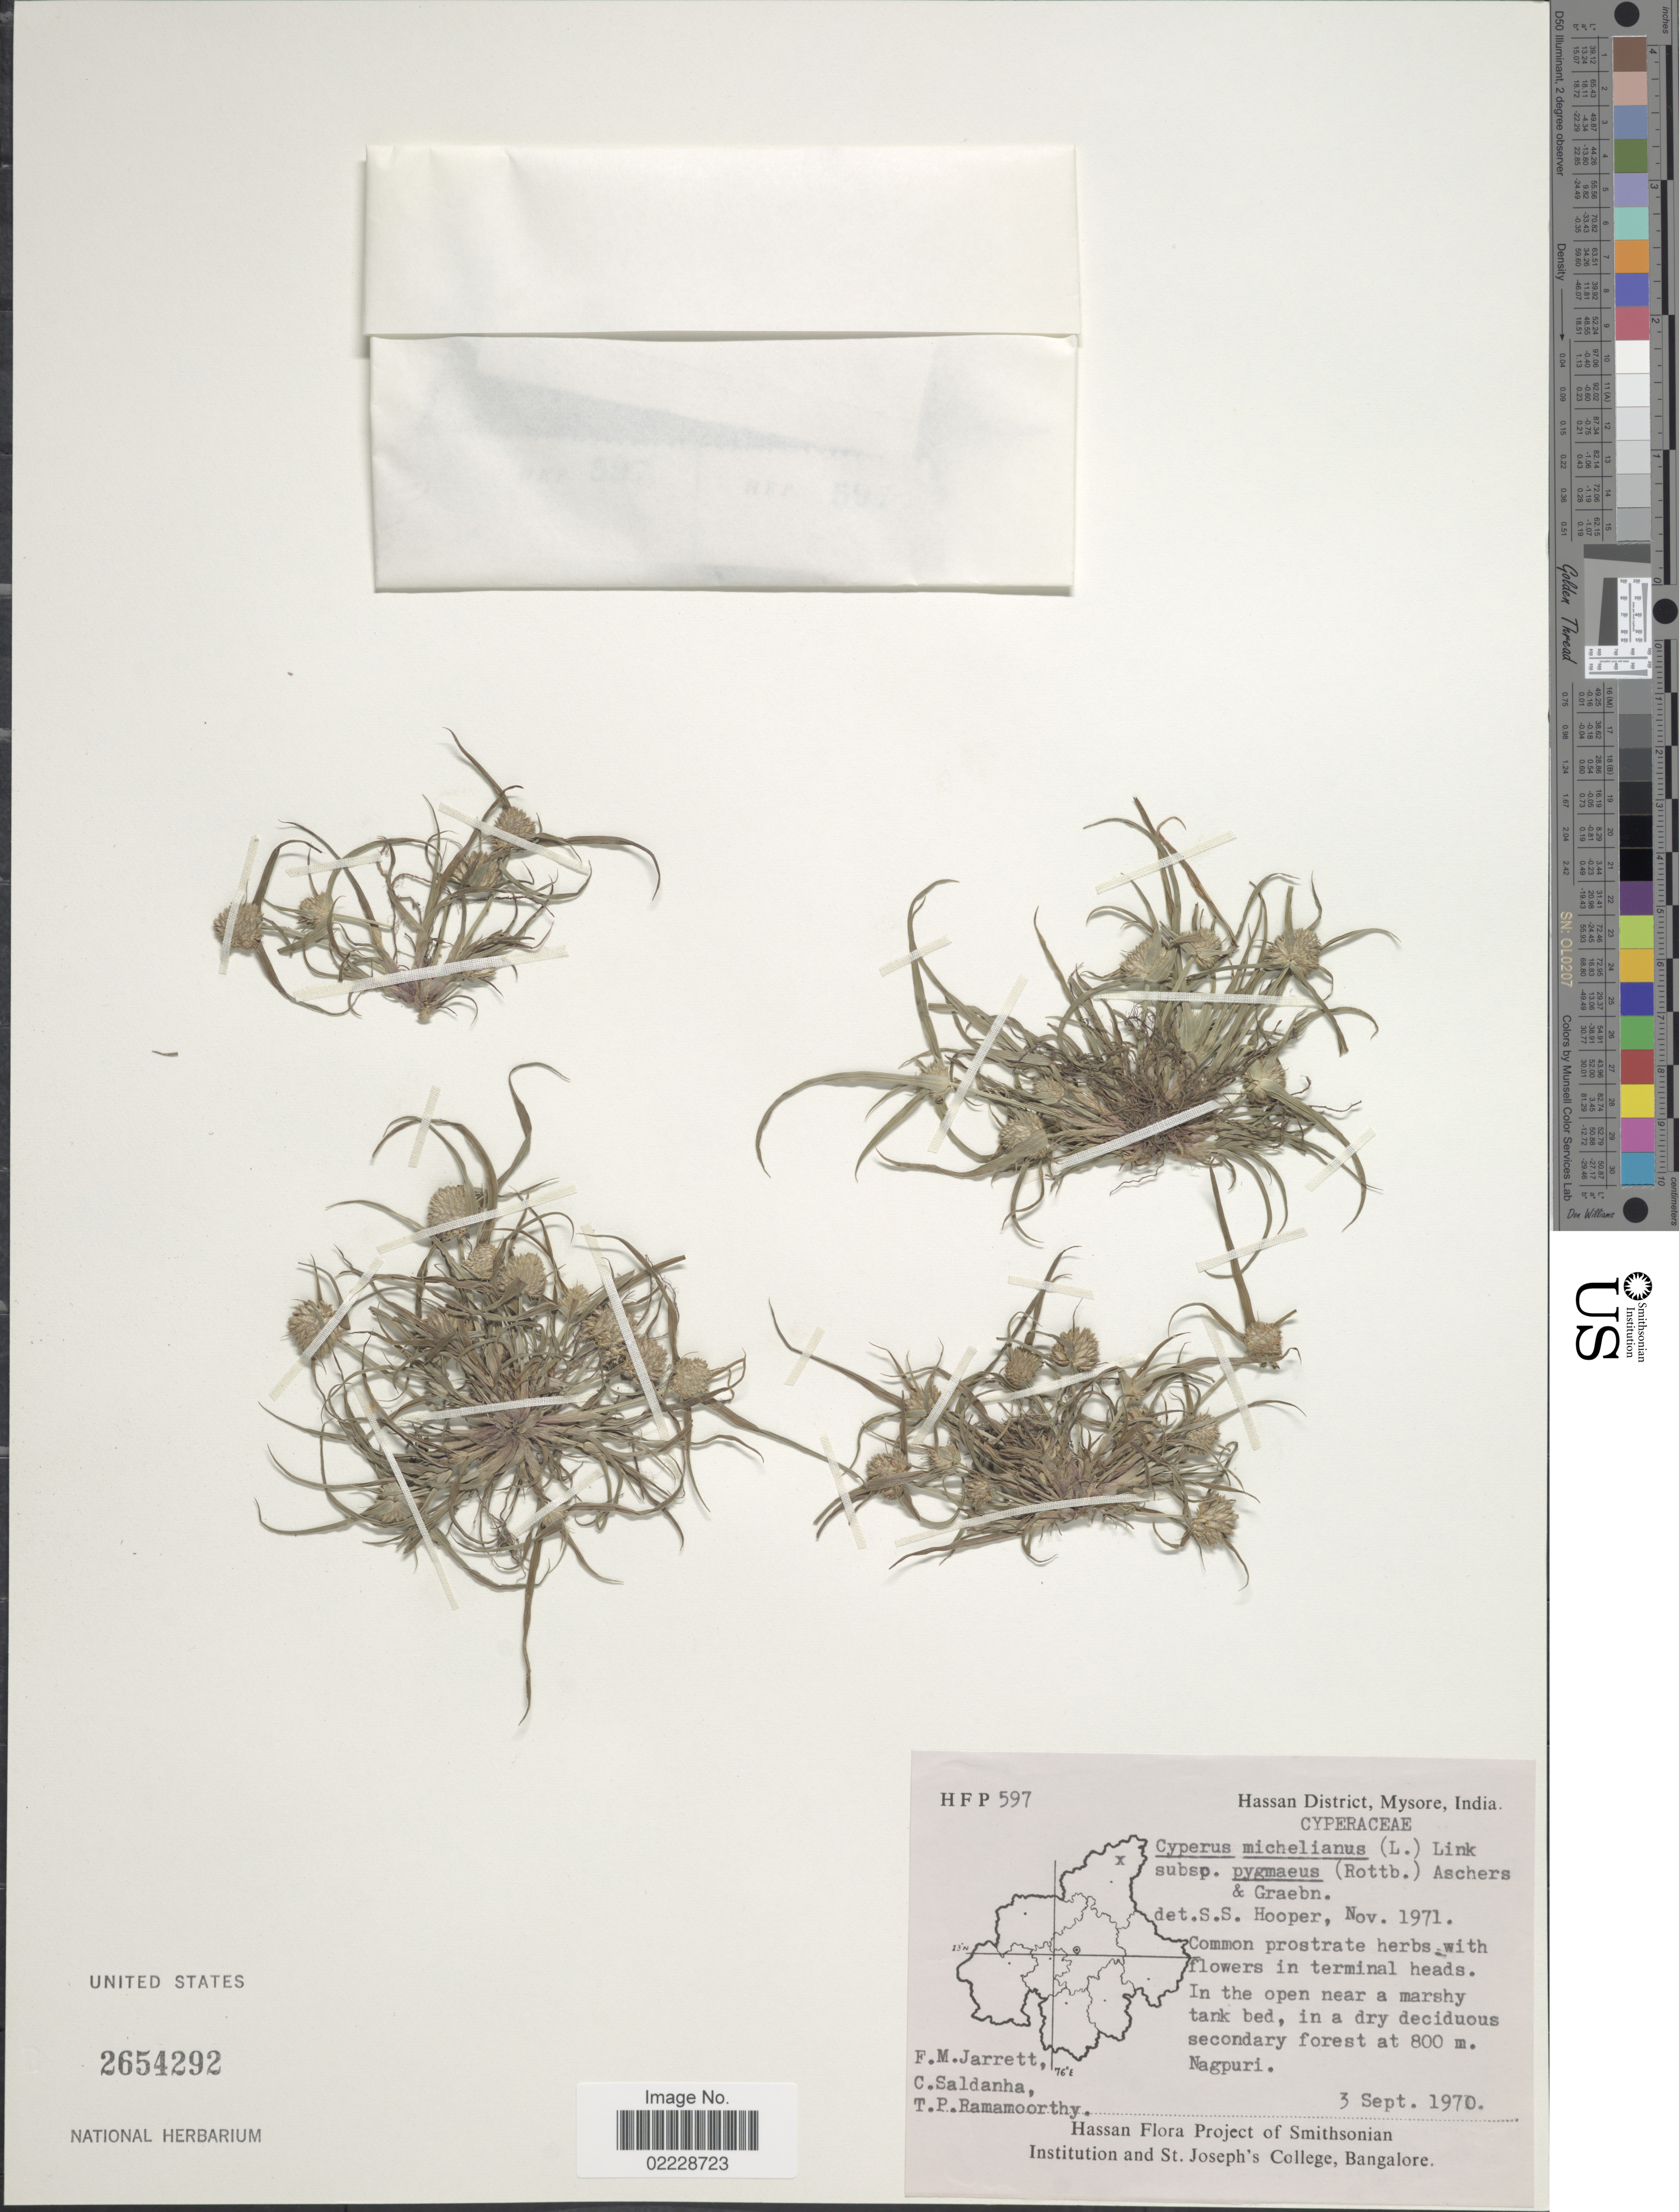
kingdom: Plantae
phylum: Tracheophyta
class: Liliopsida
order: Poales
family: Cyperaceae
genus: Cyperus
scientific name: Cyperus michelianus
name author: (L.) Delile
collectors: F. M. Jarrett, C. Saldanha & T. P. Ramamoorthy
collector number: HFP597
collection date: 1970-09-03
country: India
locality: Hassan District, Mysore, Nagpuri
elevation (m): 800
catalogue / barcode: US 2654292